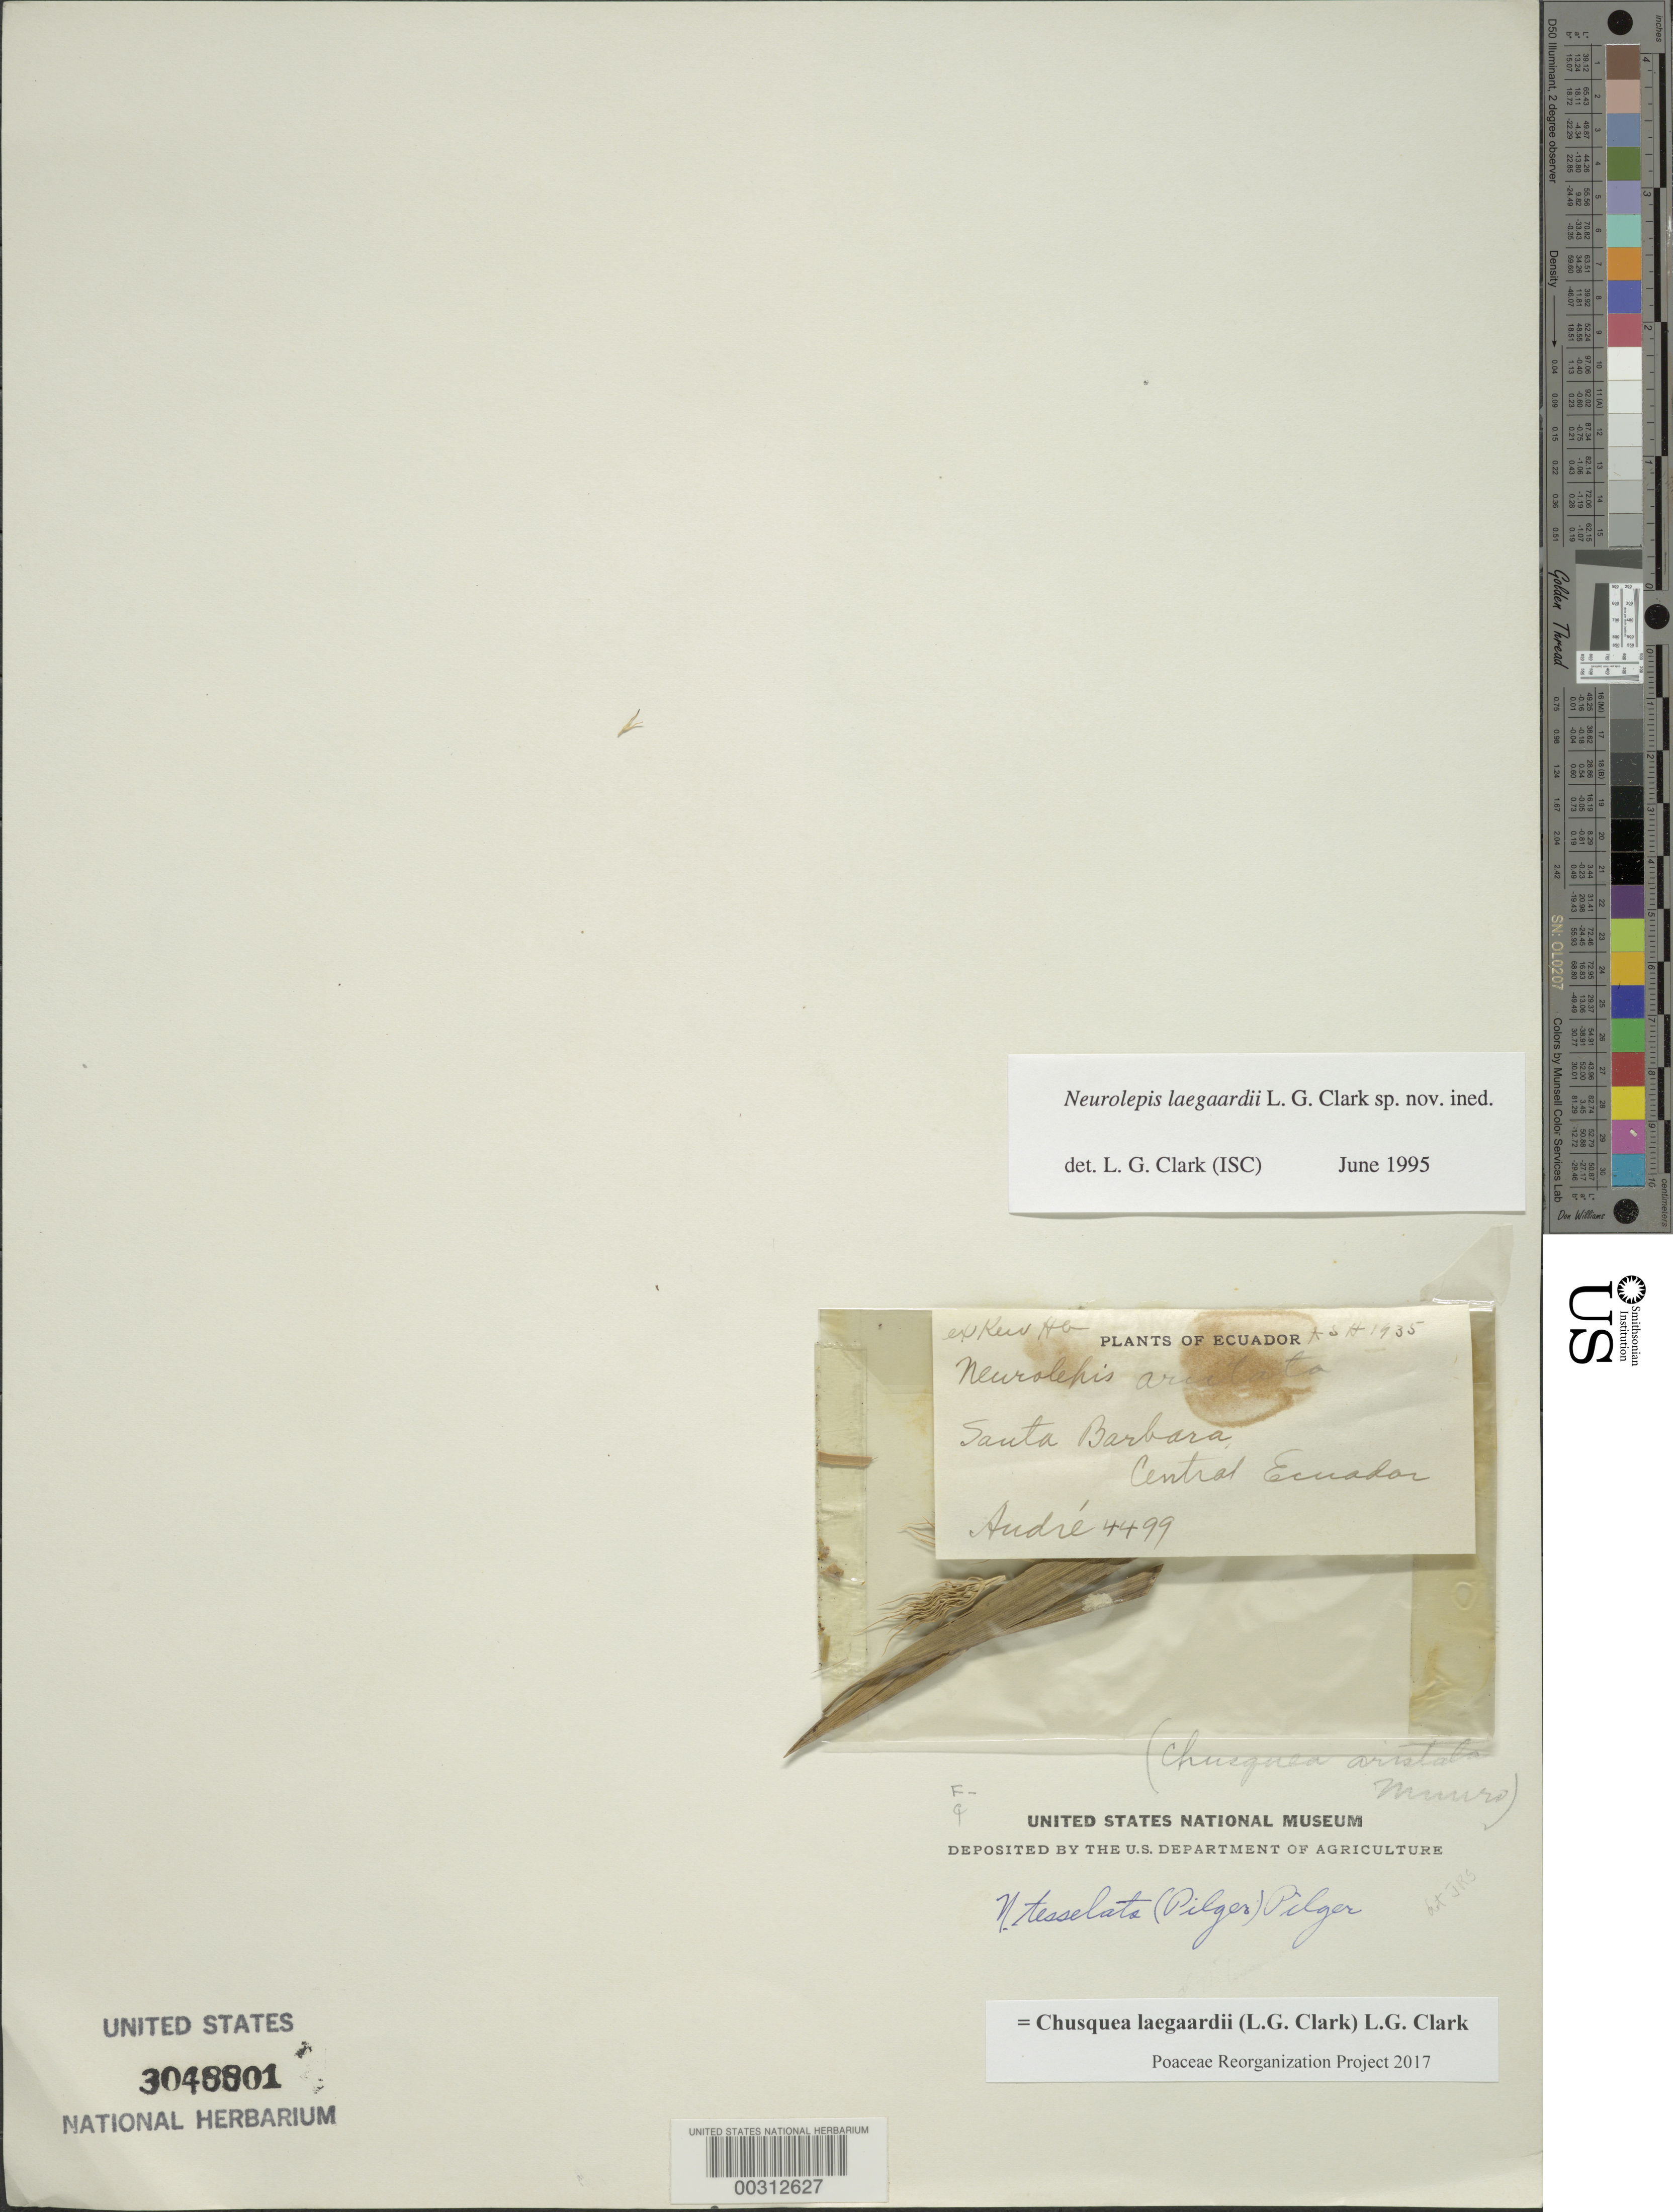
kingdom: Plantae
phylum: Tracheophyta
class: Liliopsida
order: Poales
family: Poaceae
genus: Chusquea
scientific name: Chusquea laegaardii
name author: (L.G. Clark) L.G. Clark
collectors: André, --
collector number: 4499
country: Ecuador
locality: Santa Barbara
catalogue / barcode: US 3048801